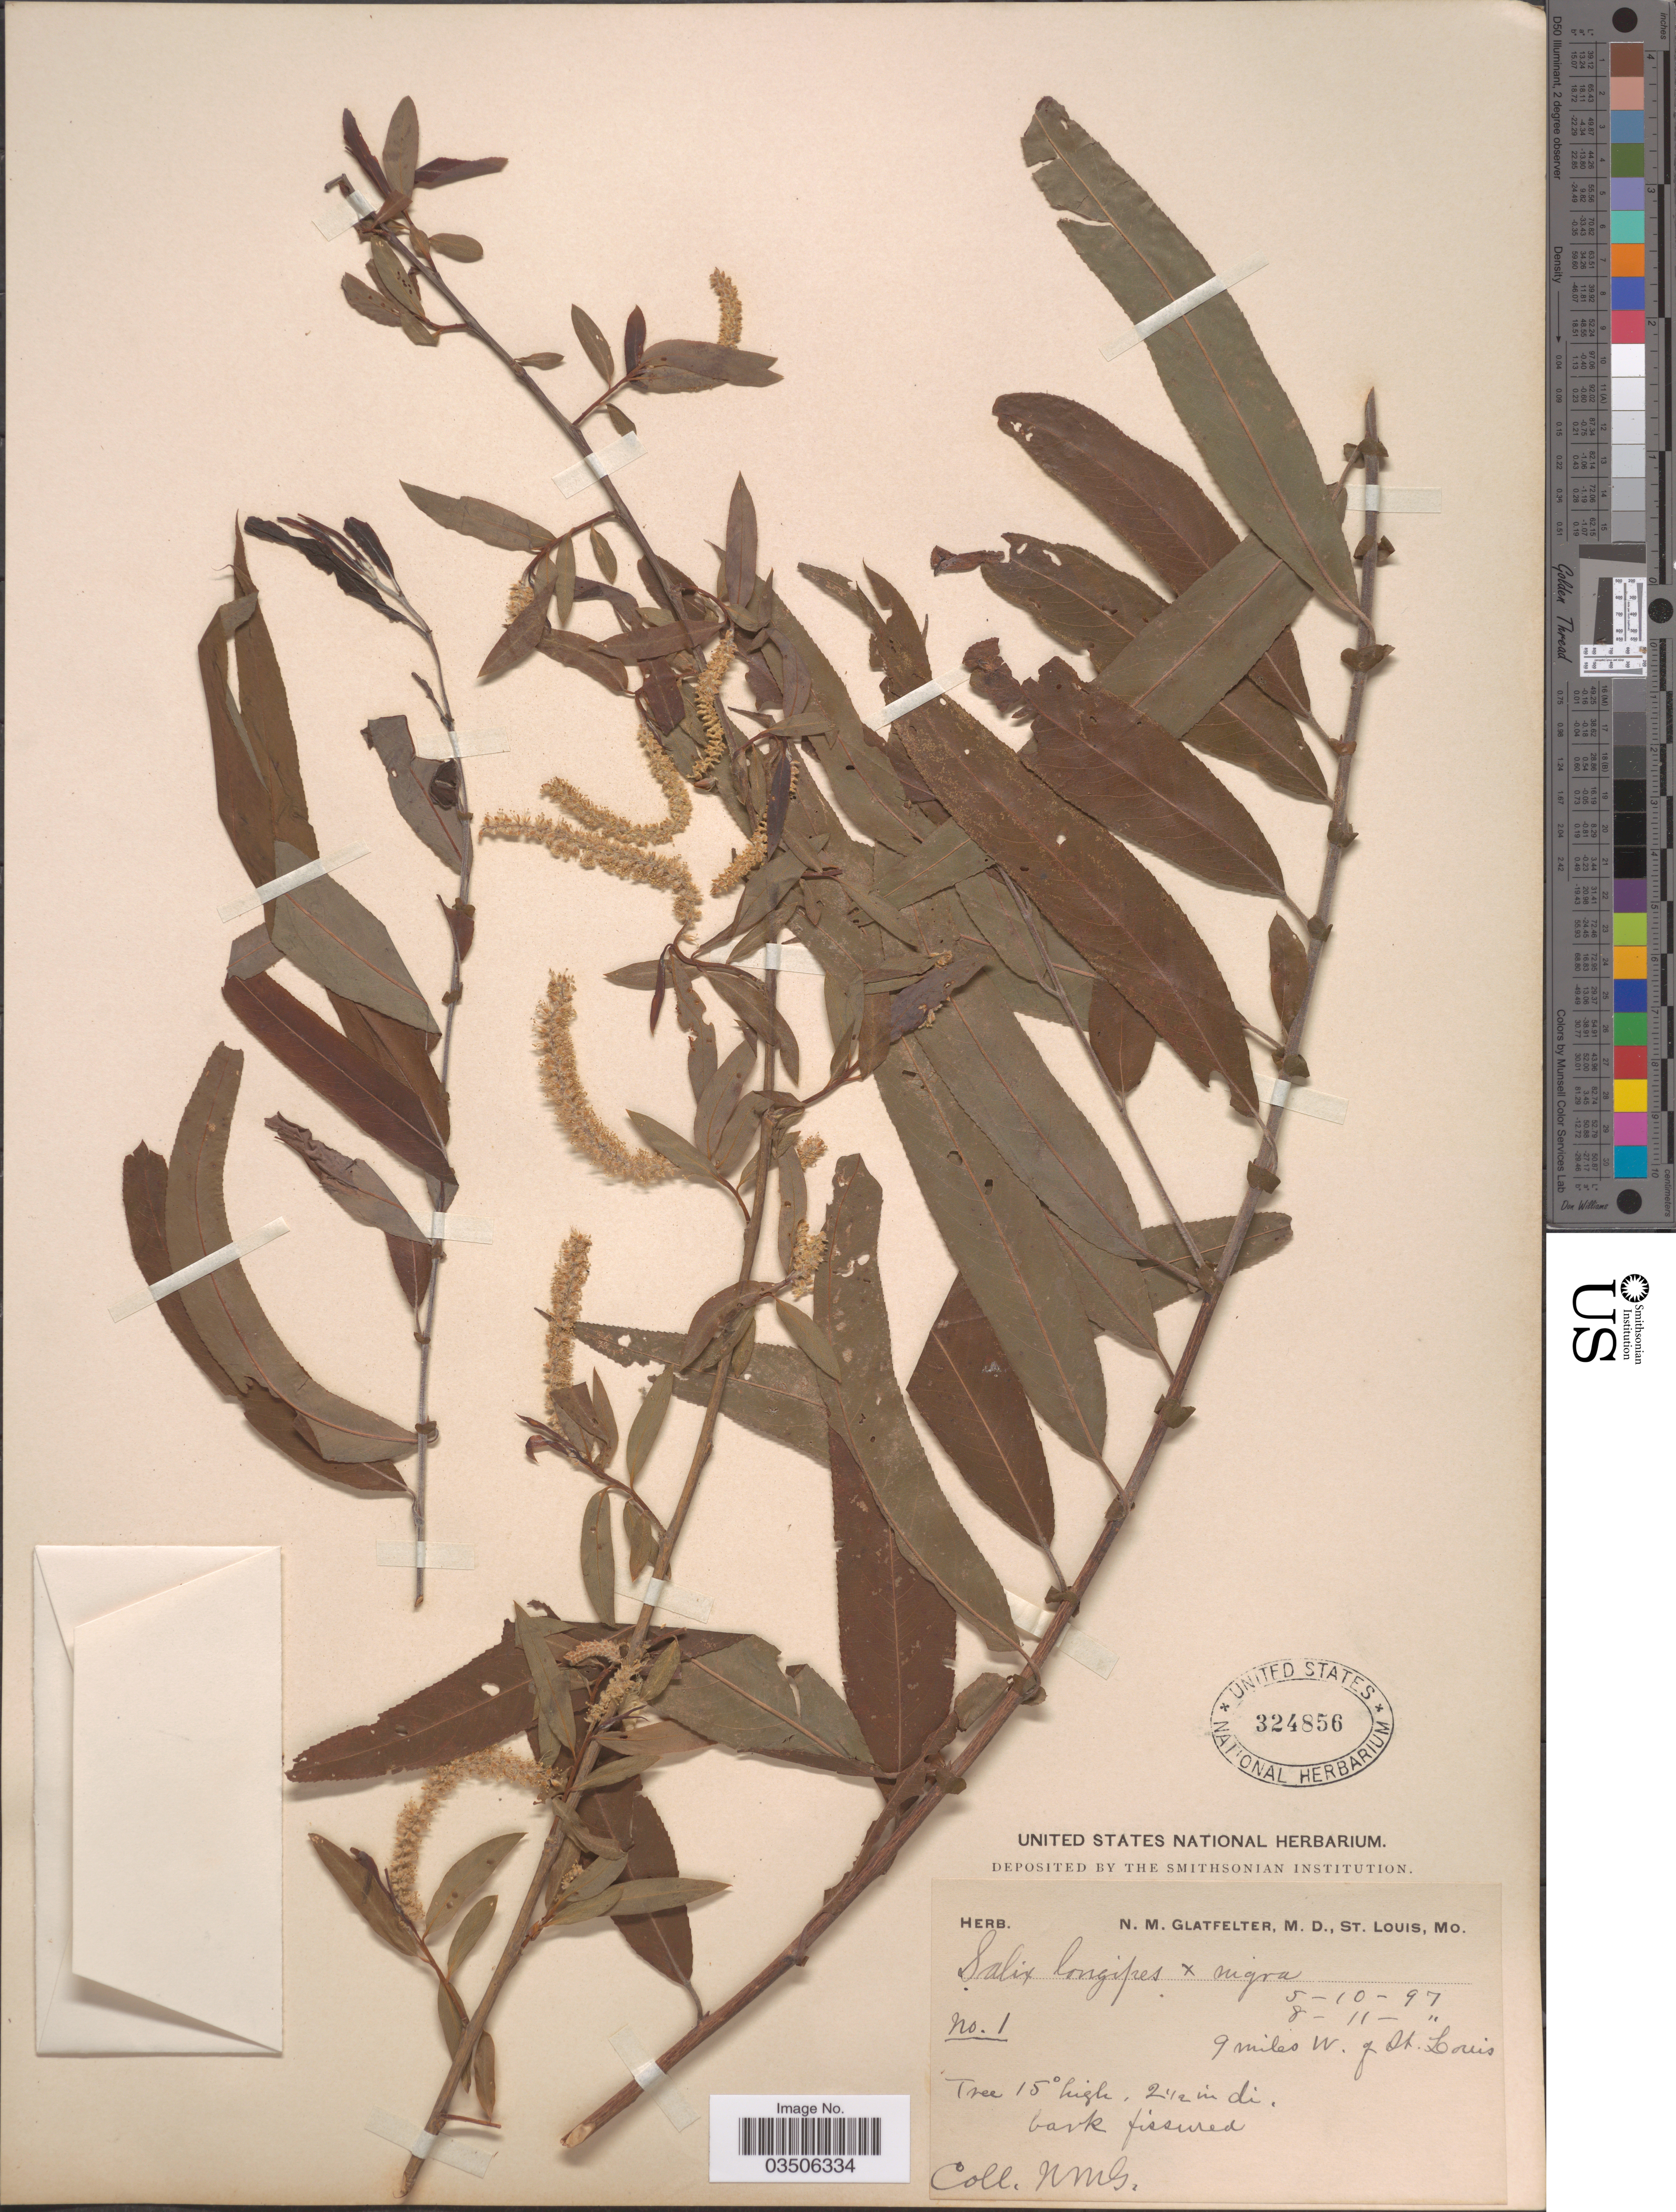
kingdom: Plantae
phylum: Tracheophyta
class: Magnoliopsida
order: Malpighiales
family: Salicaceae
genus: Salix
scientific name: Salix wardii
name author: Bebb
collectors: N. M. Glatfelter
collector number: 1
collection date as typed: Transcribed d/m/y: 10/5/97 to 11/8/97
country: United States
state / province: Missouri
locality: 9 miles W. of St. Louis.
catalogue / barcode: US 324856